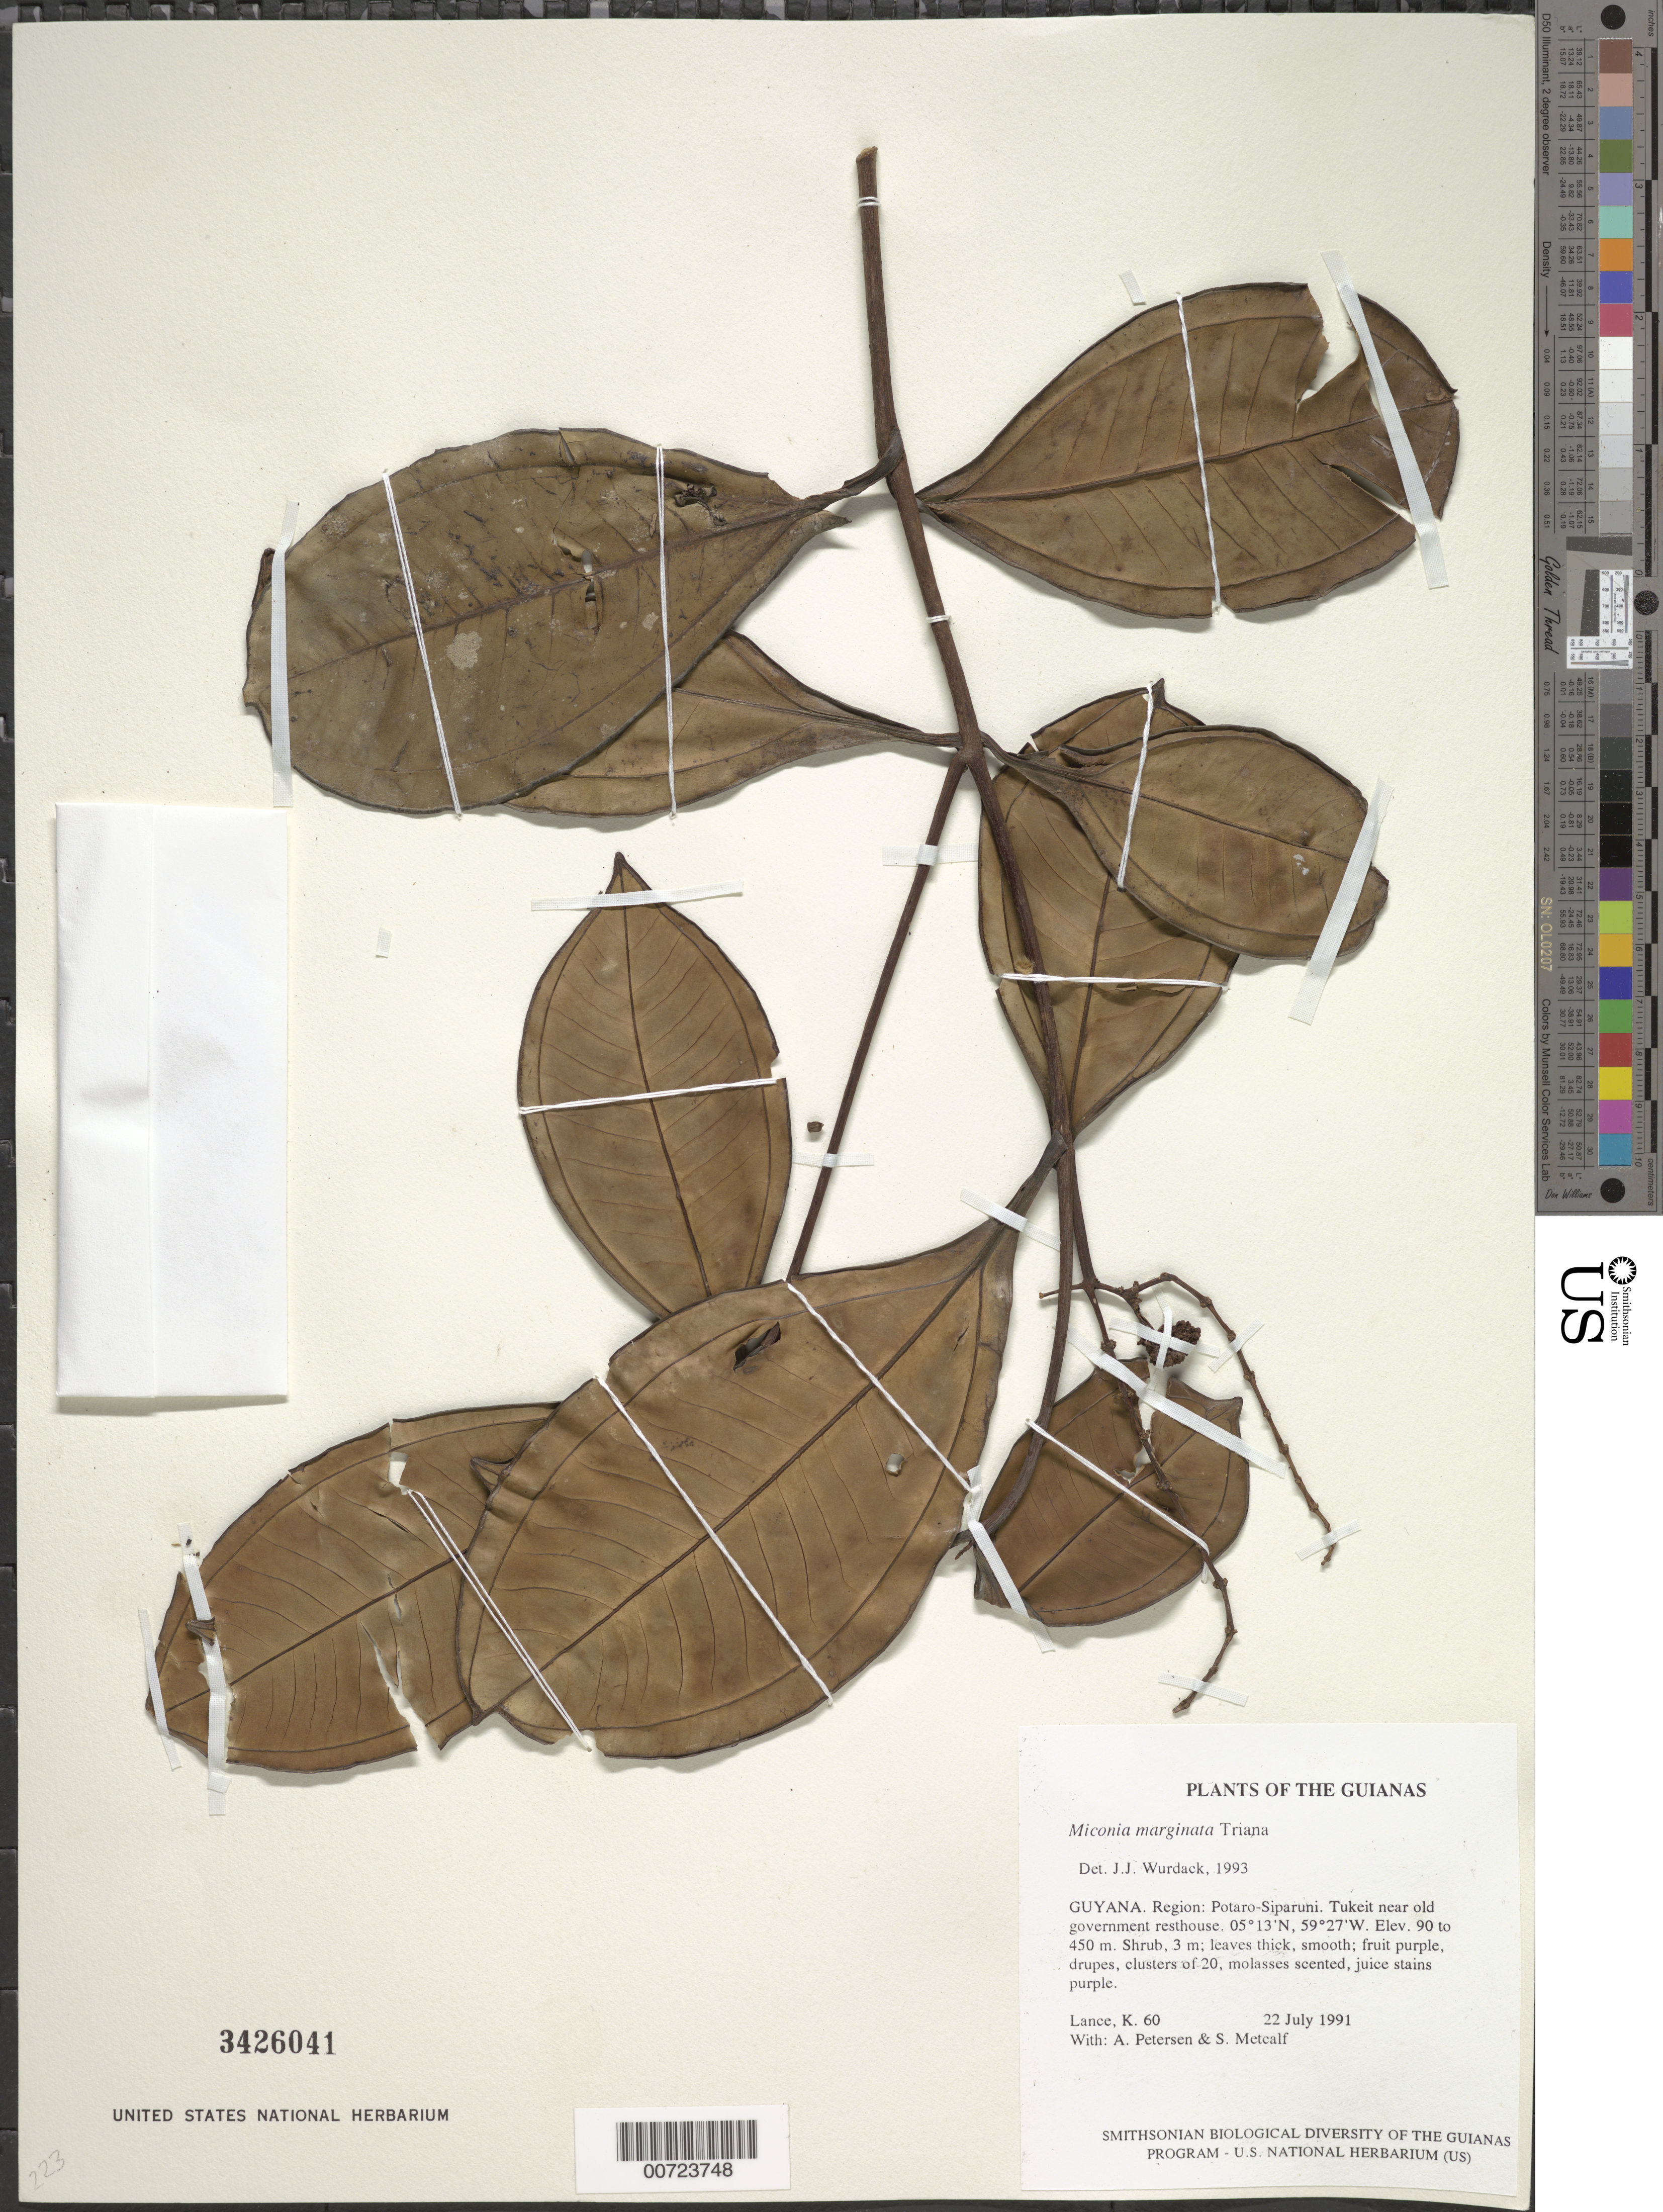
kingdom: Plantae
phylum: Tracheophyta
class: Magnoliopsida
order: Myrtales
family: Melastomataceae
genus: Miconia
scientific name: Miconia marginata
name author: Triana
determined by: Wurdack, John J., (US), US (UNITED STATES)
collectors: K. Lance, A. Petersen & S. Metcalf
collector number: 60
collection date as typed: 22 July 1991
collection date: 1991-07-22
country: Guyana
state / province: Potaro-Siparuni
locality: Tukeit near old government resthouse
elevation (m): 90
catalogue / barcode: US 3426041